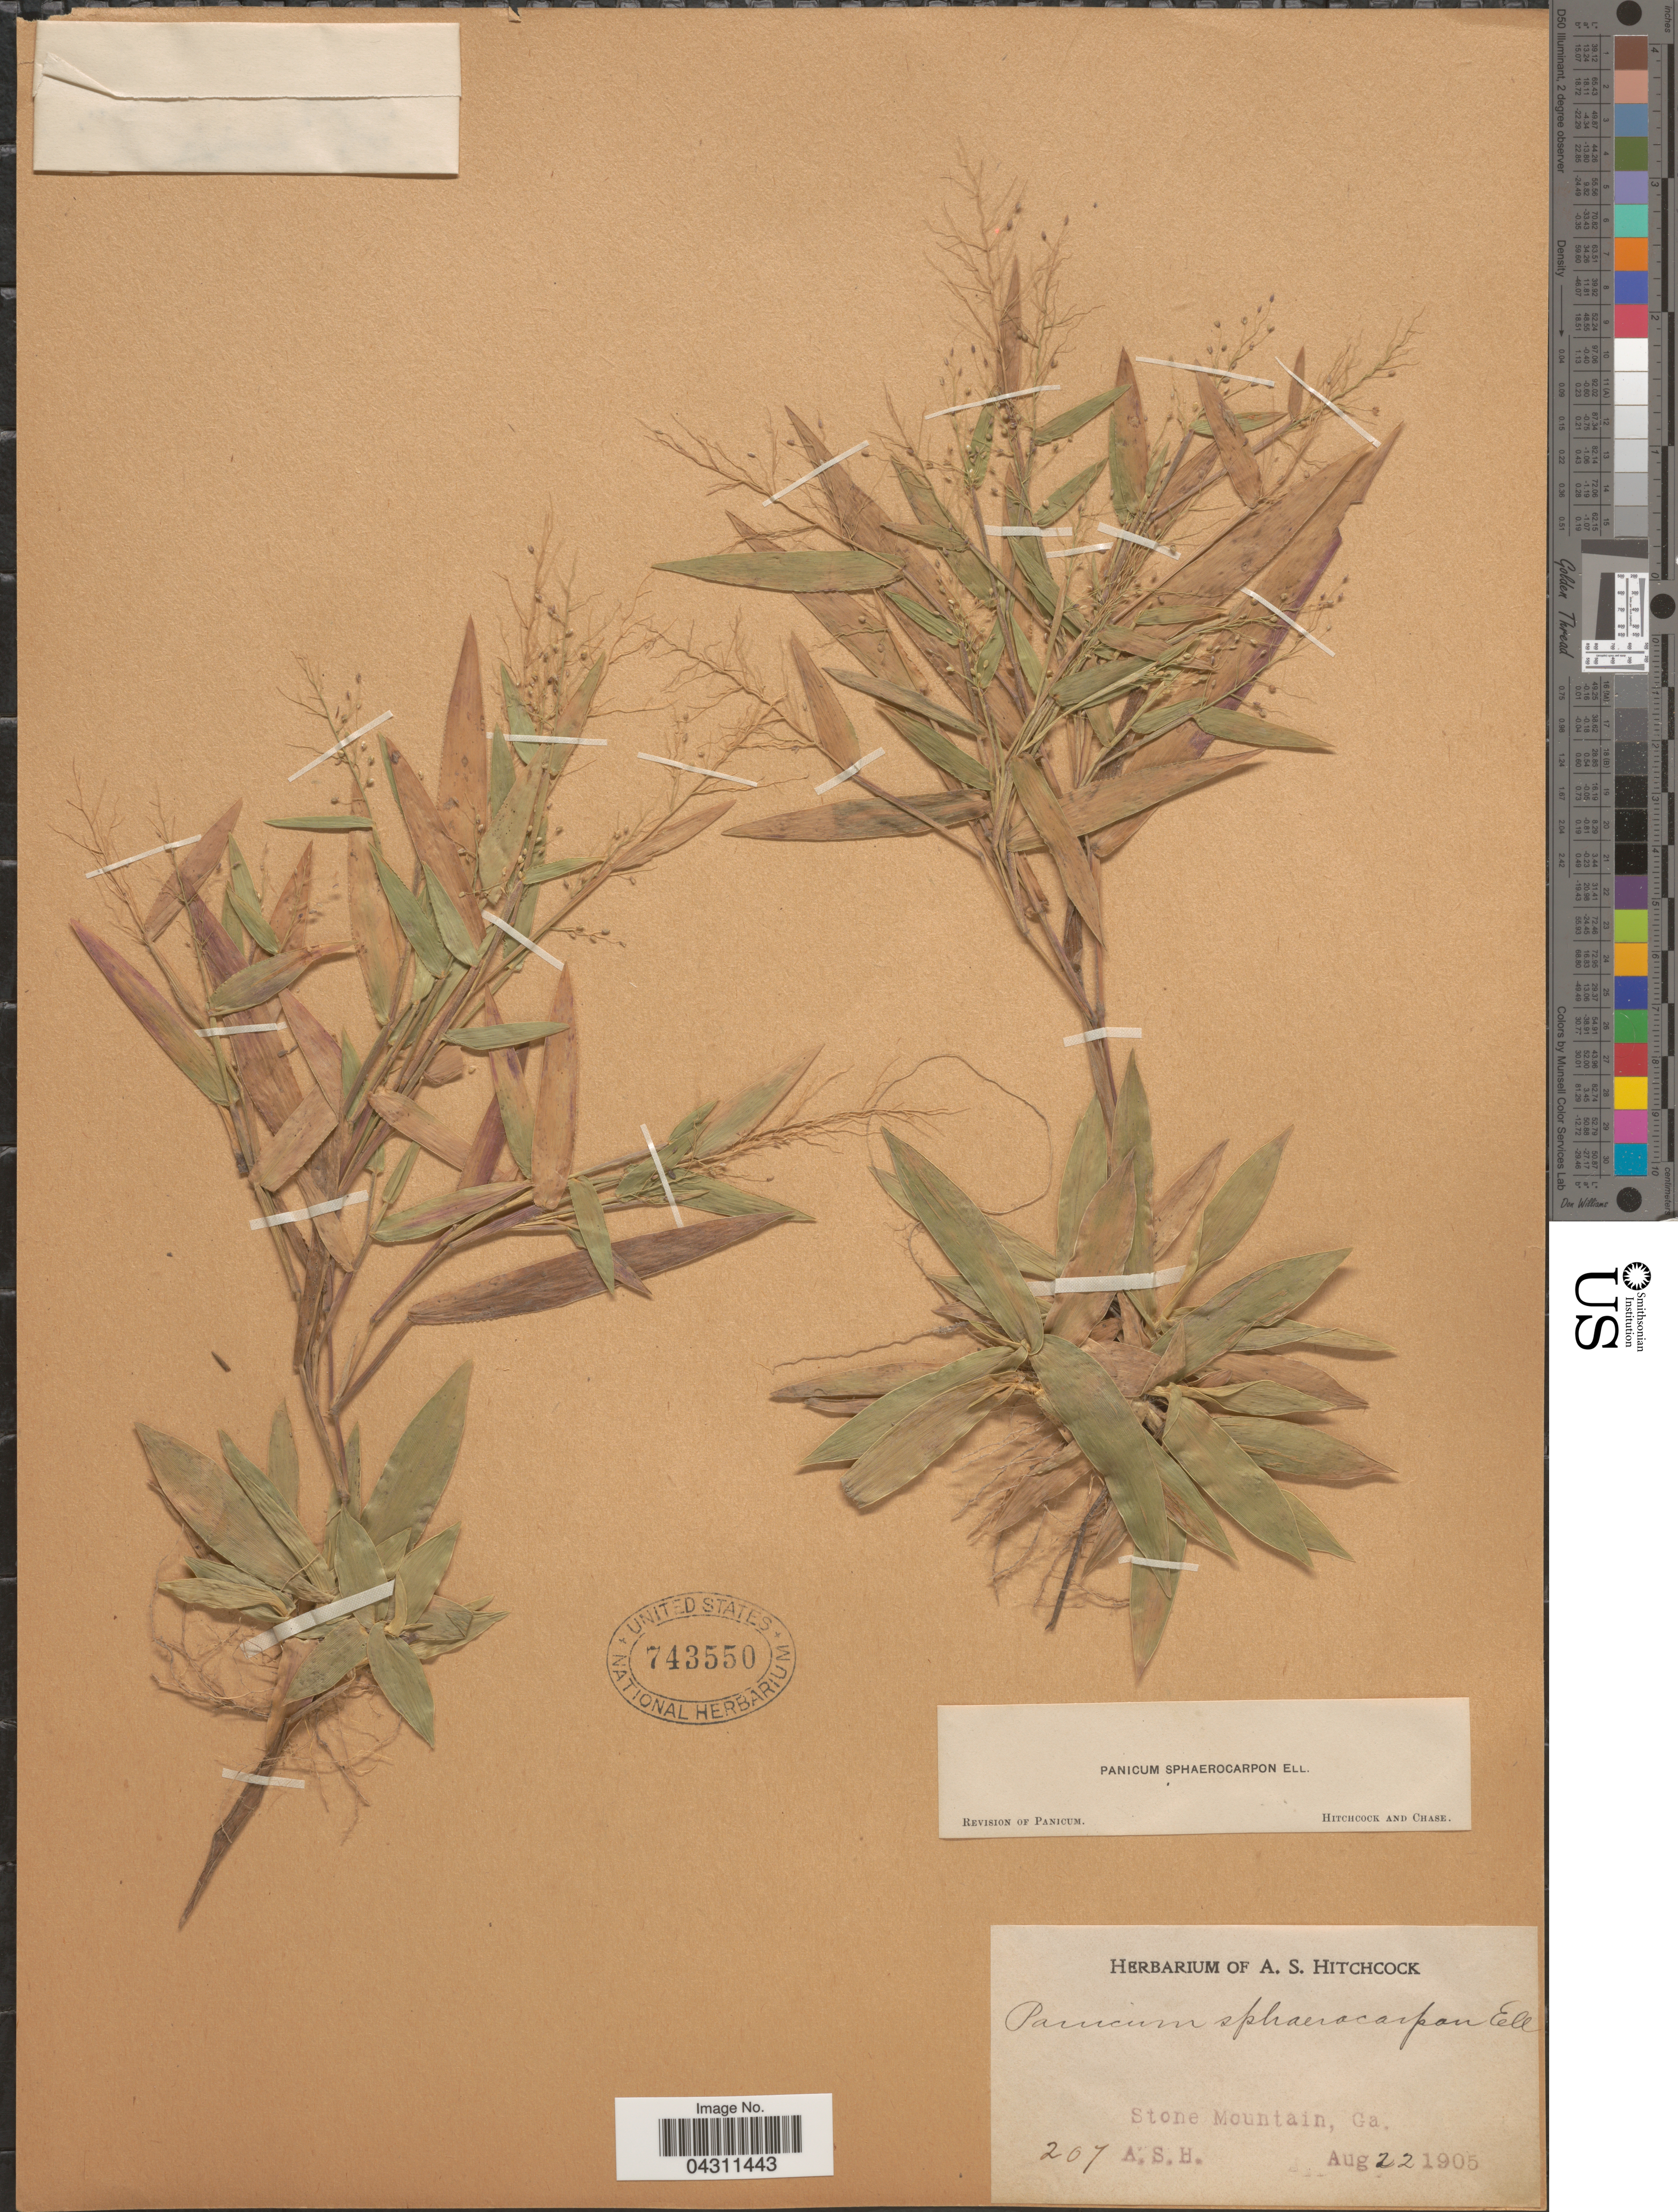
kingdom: Plantae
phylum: Tracheophyta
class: Liliopsida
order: Poales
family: Poaceae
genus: Dichanthelium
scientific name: Dichanthelium sphaerocarpon var. sphaerocarpon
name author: (Elliott) Gould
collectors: A. S. Hitchcock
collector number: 207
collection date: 1905-08-22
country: United States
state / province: Georgia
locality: Stone Mountain.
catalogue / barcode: US 743550